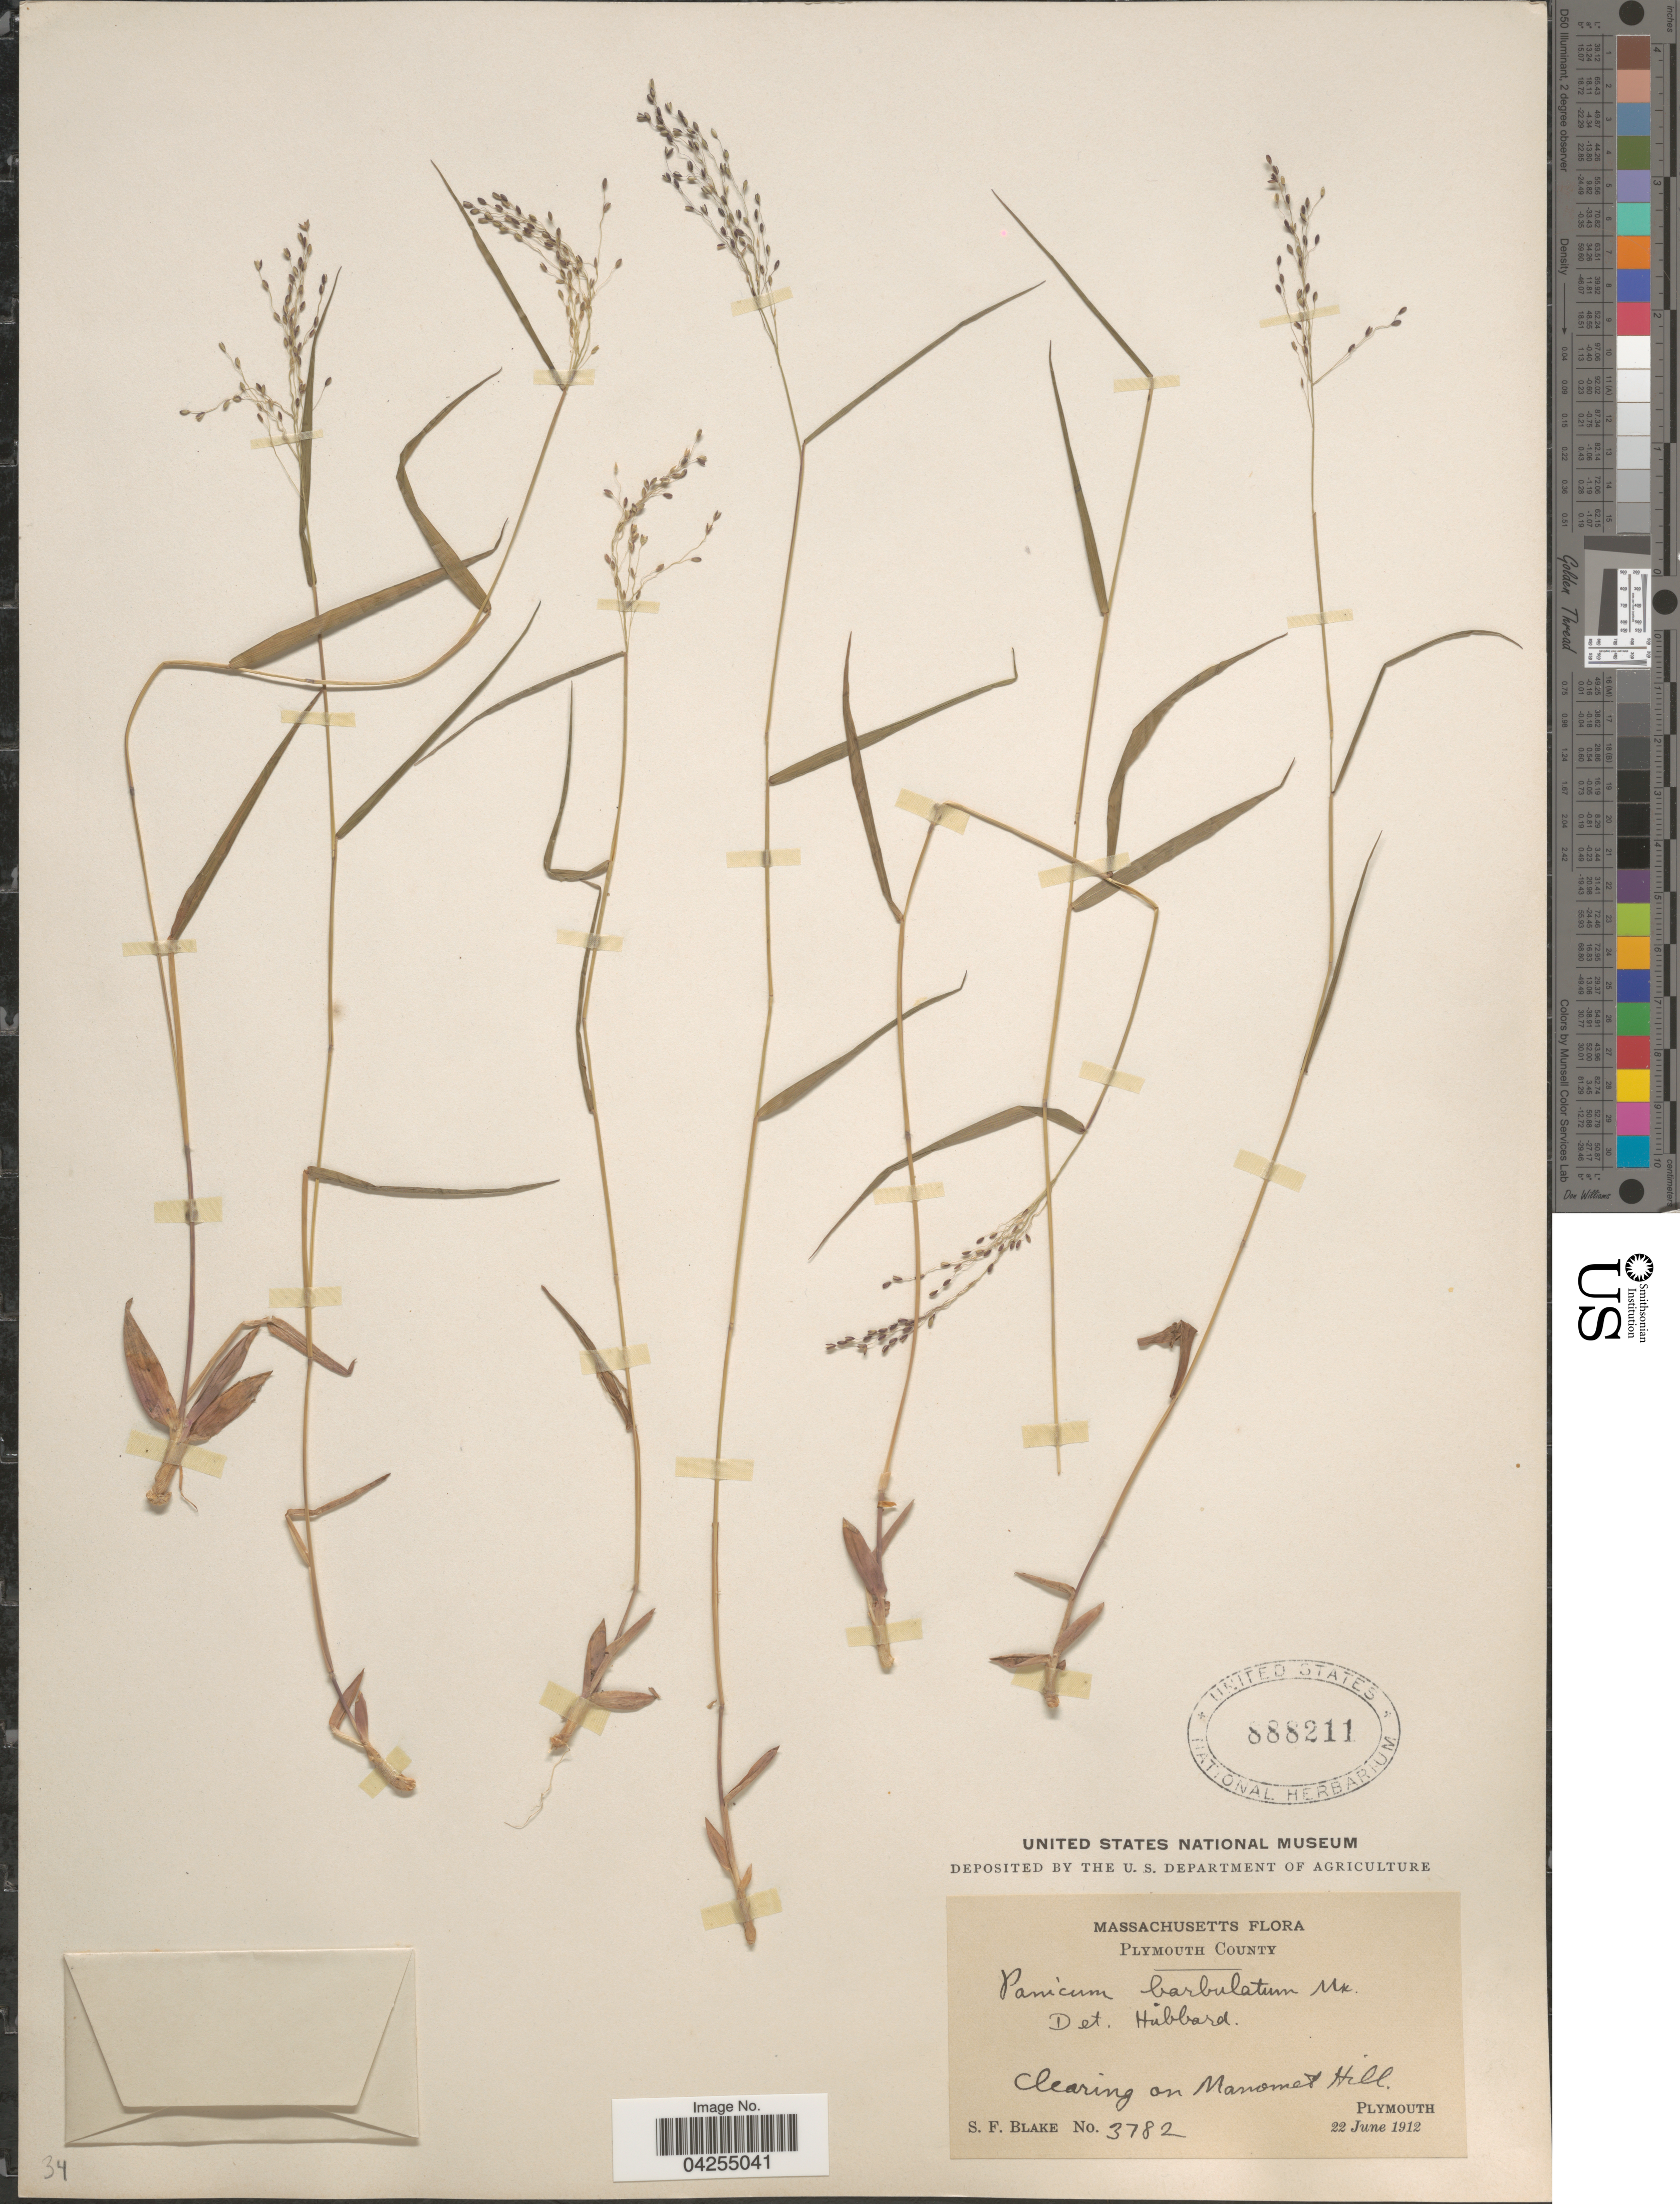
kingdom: Plantae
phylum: Tracheophyta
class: Liliopsida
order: Poales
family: Poaceae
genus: Dichanthelium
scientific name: Dichanthelium dichotomum var. dichotomum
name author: (L.) Gould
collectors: S. Blake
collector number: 3782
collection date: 1912-06-22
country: United States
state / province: Massachusetts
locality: Plymouth County. Clearing on Manomet Hill. Plymouth.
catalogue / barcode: US 888211